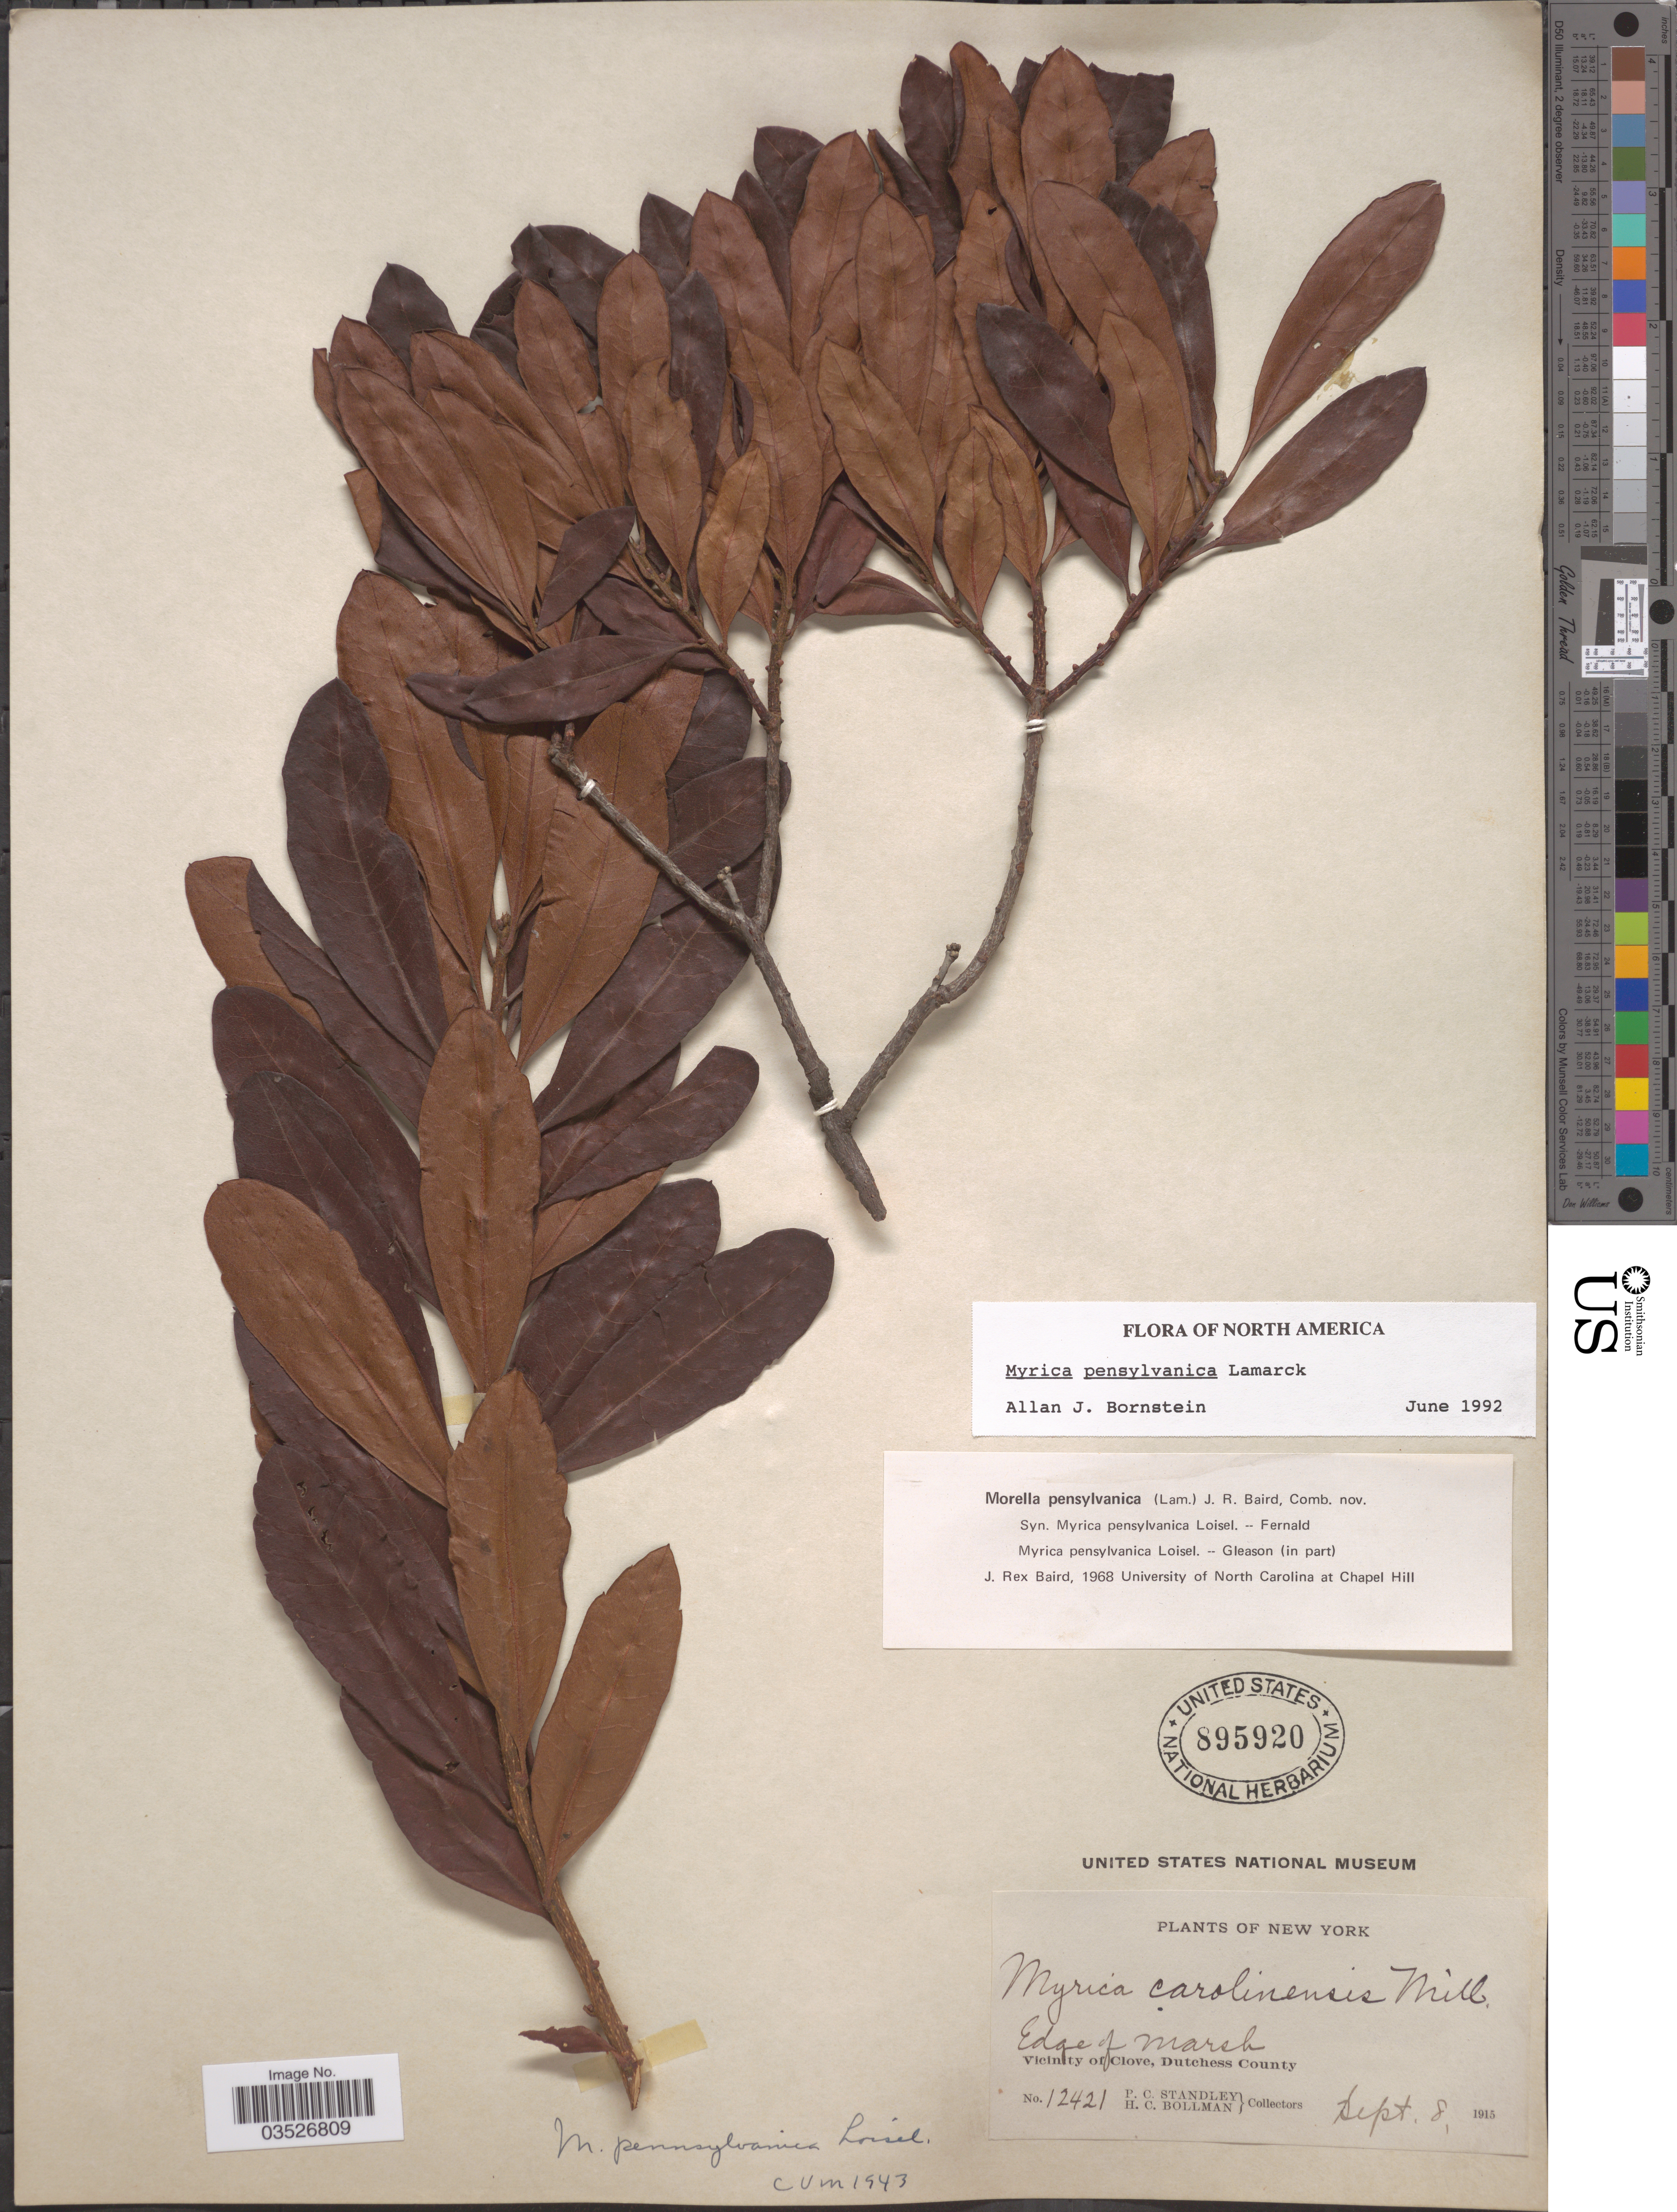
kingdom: Plantae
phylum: Tracheophyta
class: Magnoliopsida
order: Fagales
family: Myricaceae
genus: Morella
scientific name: Morella pensylvanica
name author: (Mirb.) Kartesz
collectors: P. C. Standley & H. C. Bollman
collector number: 12421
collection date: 1915-09-08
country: United States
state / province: New York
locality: Edge of marsh. Vicinity of Clove, Dutchess County.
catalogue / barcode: US 895920